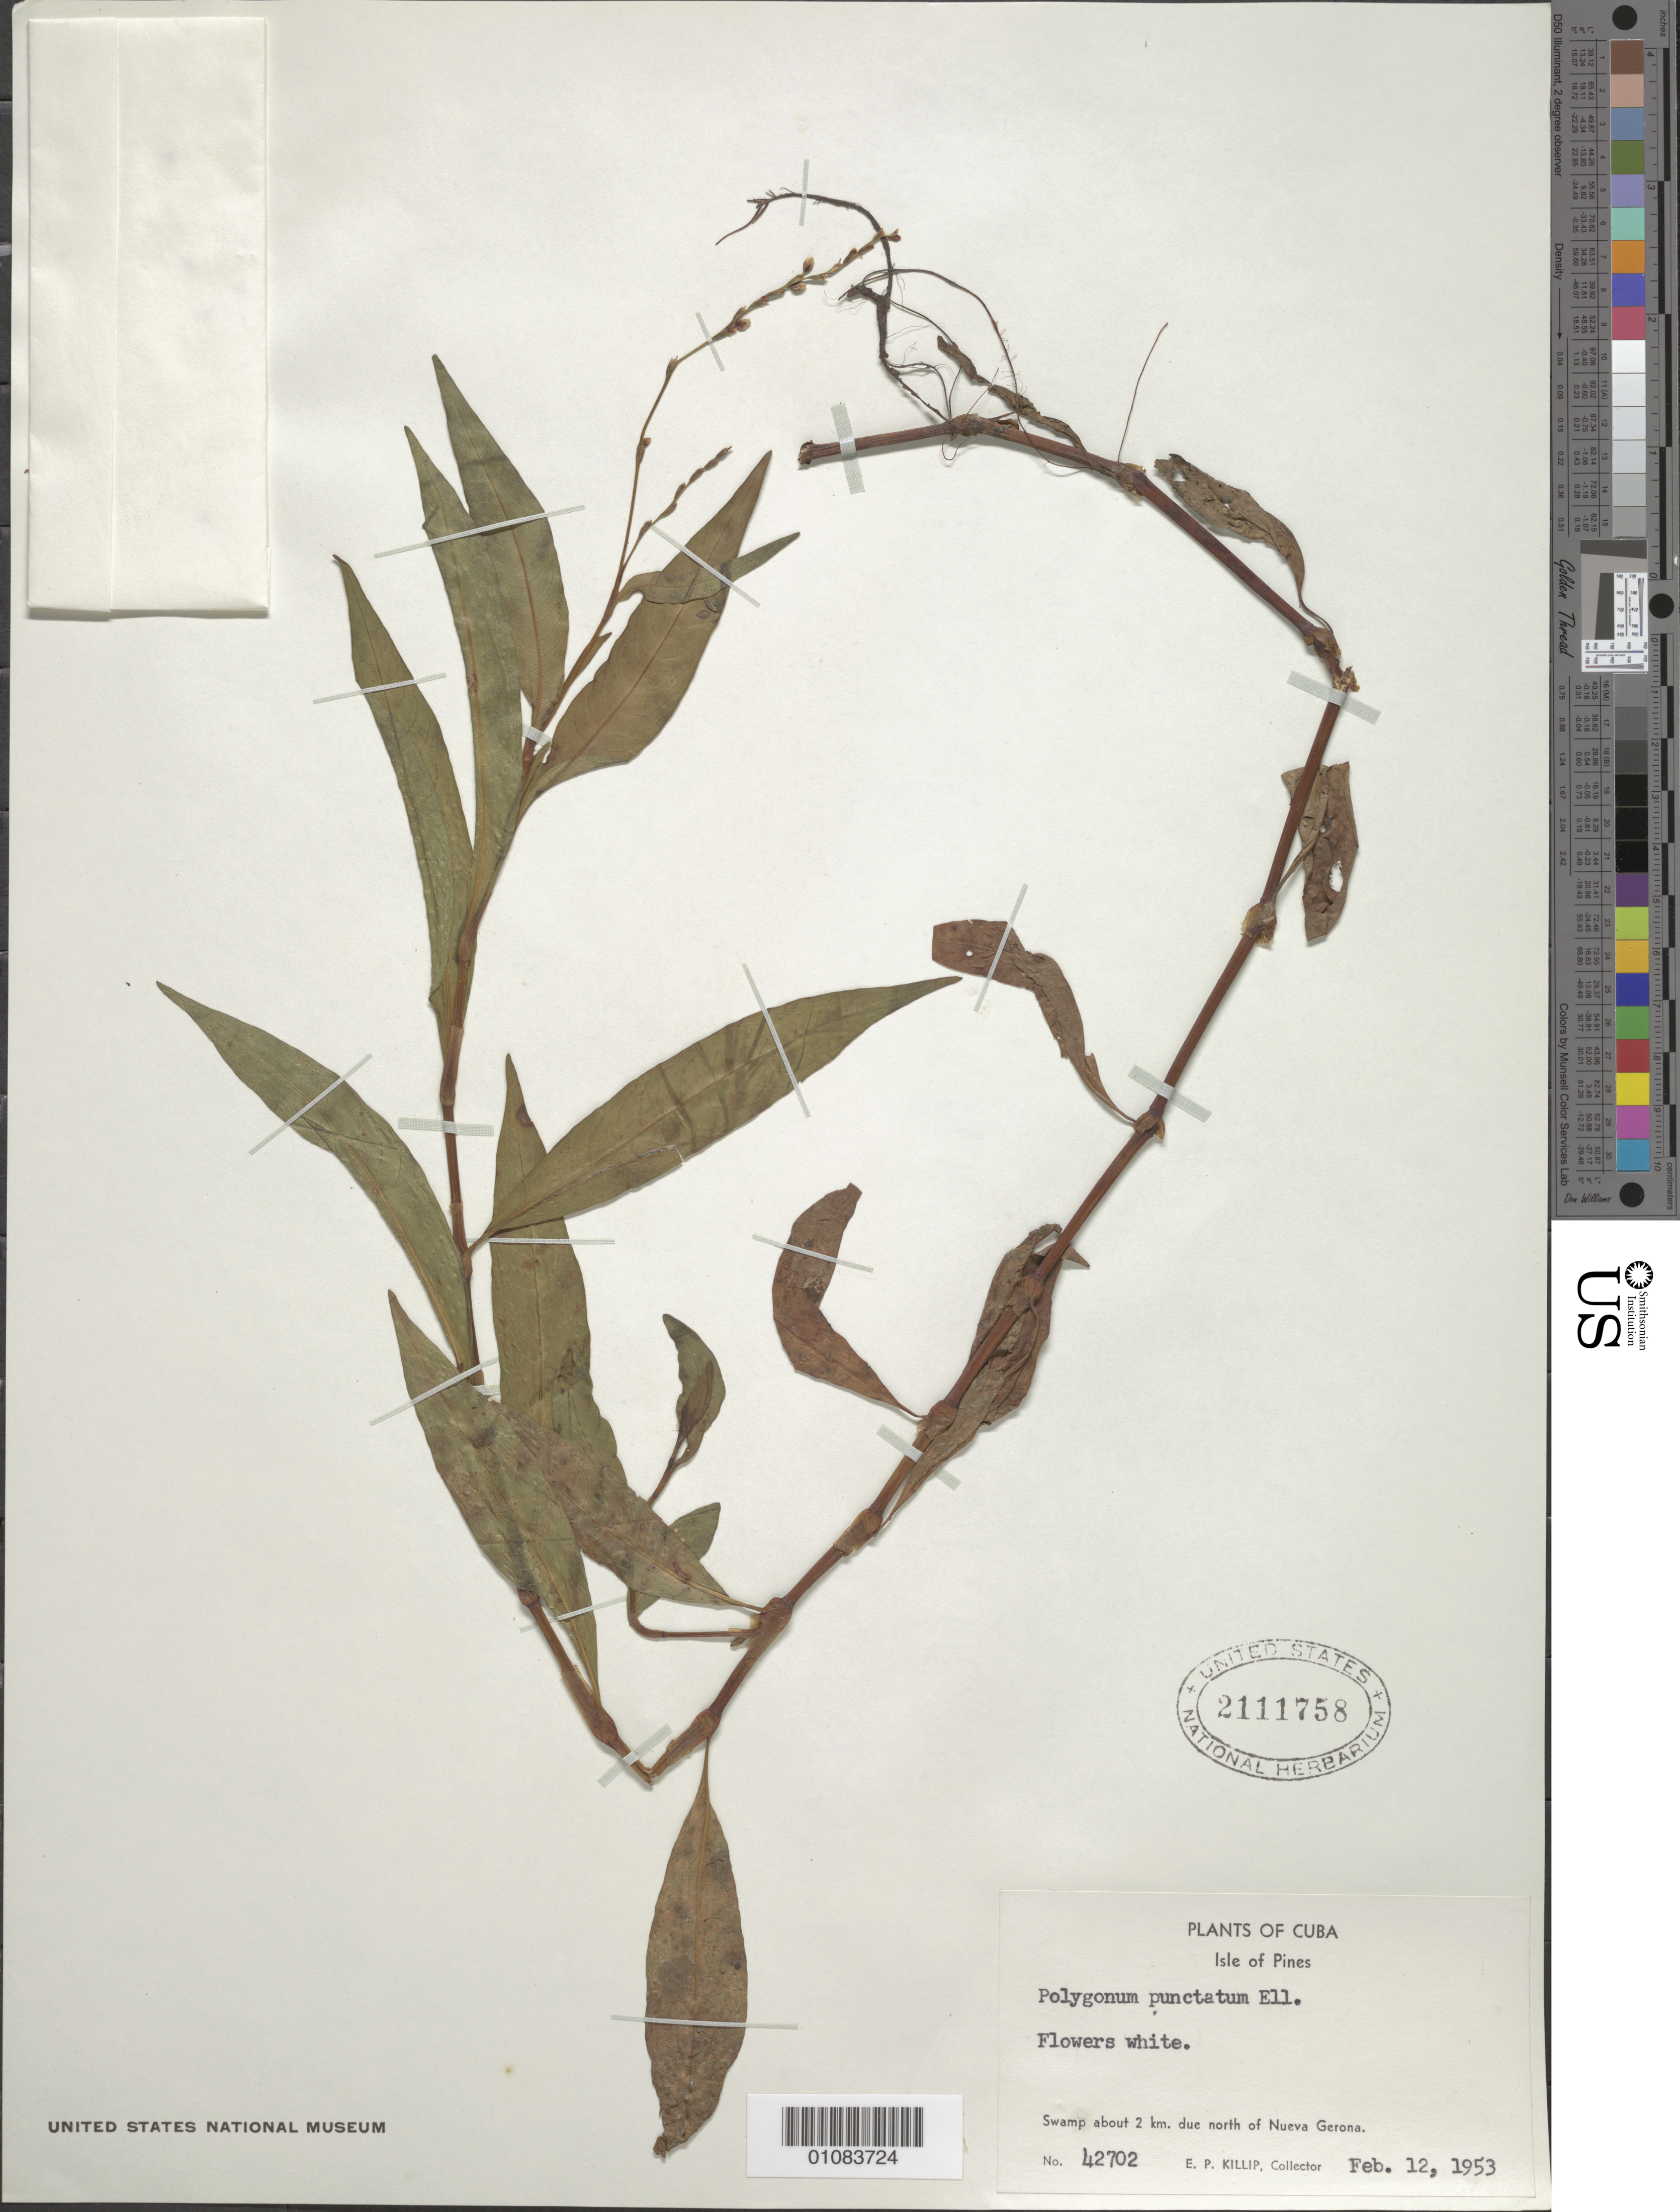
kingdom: Plantae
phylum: Tracheophyta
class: Magnoliopsida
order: Caryophyllales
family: Polygonaceae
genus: Polygonum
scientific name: Polygonum punctatum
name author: Elliott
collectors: E. P. Killip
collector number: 42702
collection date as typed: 12 Feb 1953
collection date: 1953-02-12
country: Cuba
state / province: Isla de La Juventud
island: Isla de la Juventud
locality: Isle of Pines,swamp about 2 km due north of Nueva Gerona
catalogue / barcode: US 2111758